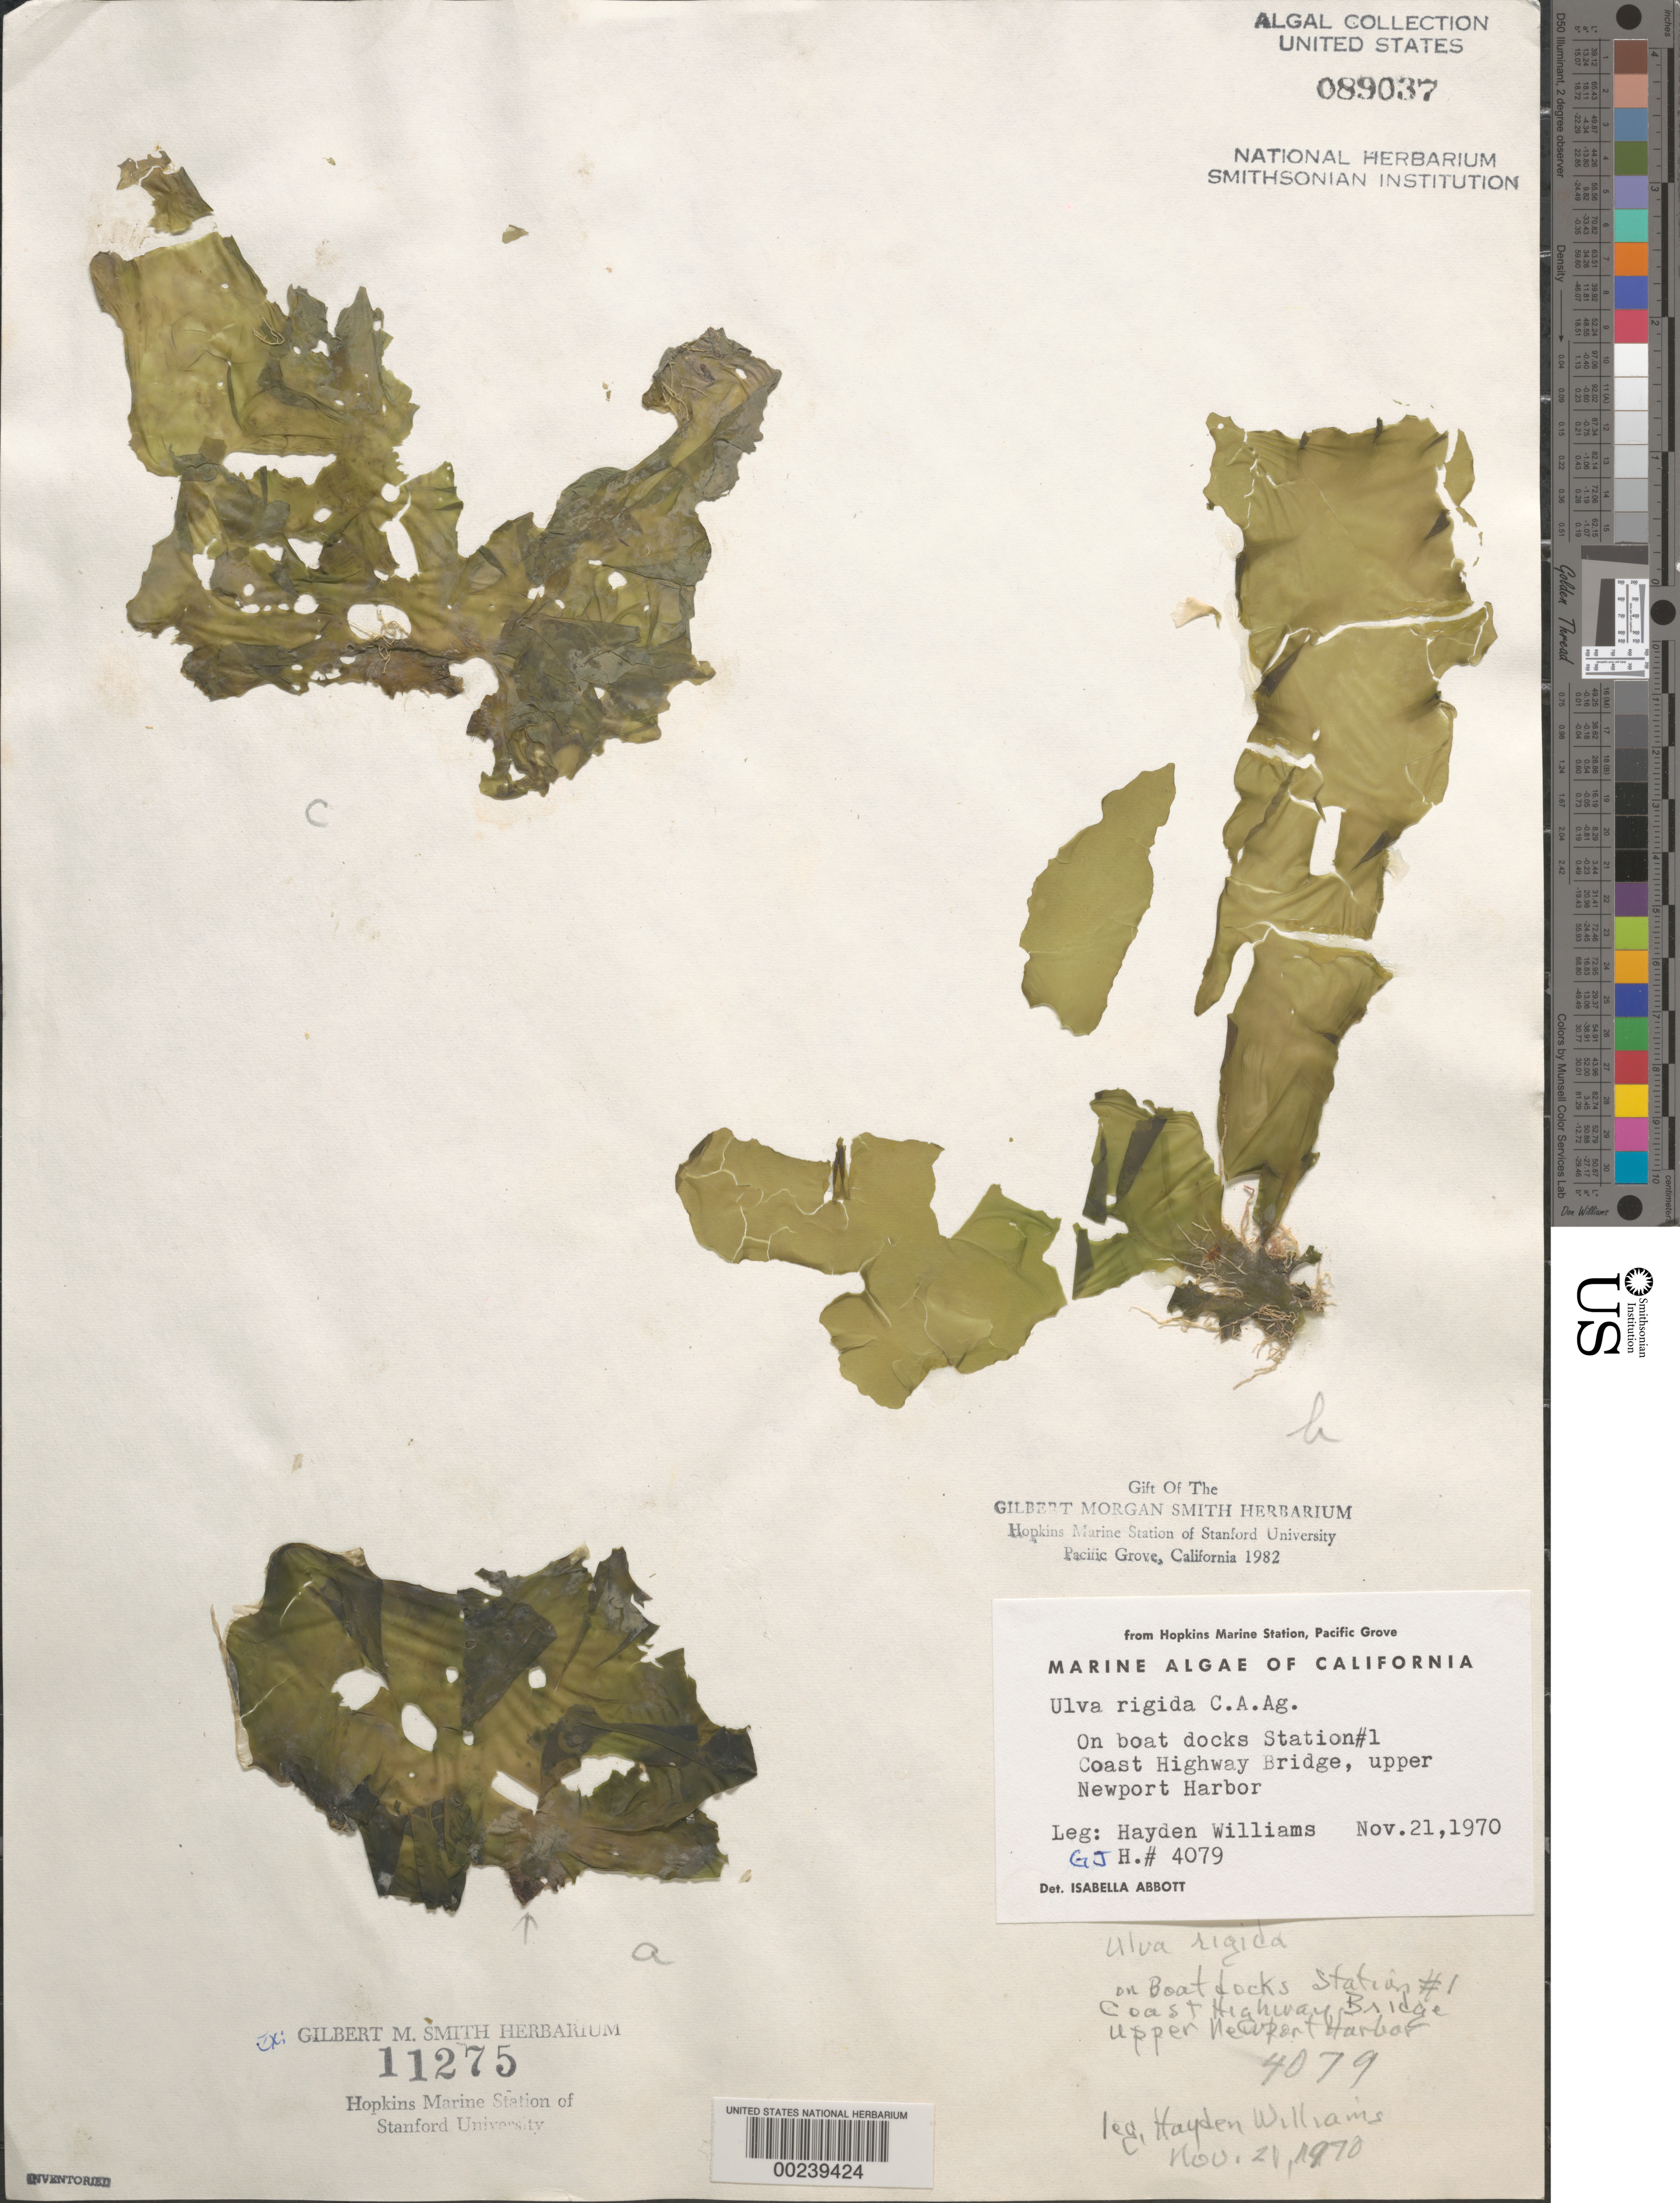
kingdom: Plantae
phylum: Chlorophyta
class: Ulvophyceae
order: Ulvales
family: Ulvaceae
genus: Ulva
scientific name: Ulva rigida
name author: C. Agardh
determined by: Abbott, Isabella A.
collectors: H. R. Williams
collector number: GJH 4079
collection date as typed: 21 Nov 1970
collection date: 1970-11-21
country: United States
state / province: California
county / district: Orange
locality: Upper Newport Harbor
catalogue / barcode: US 89037